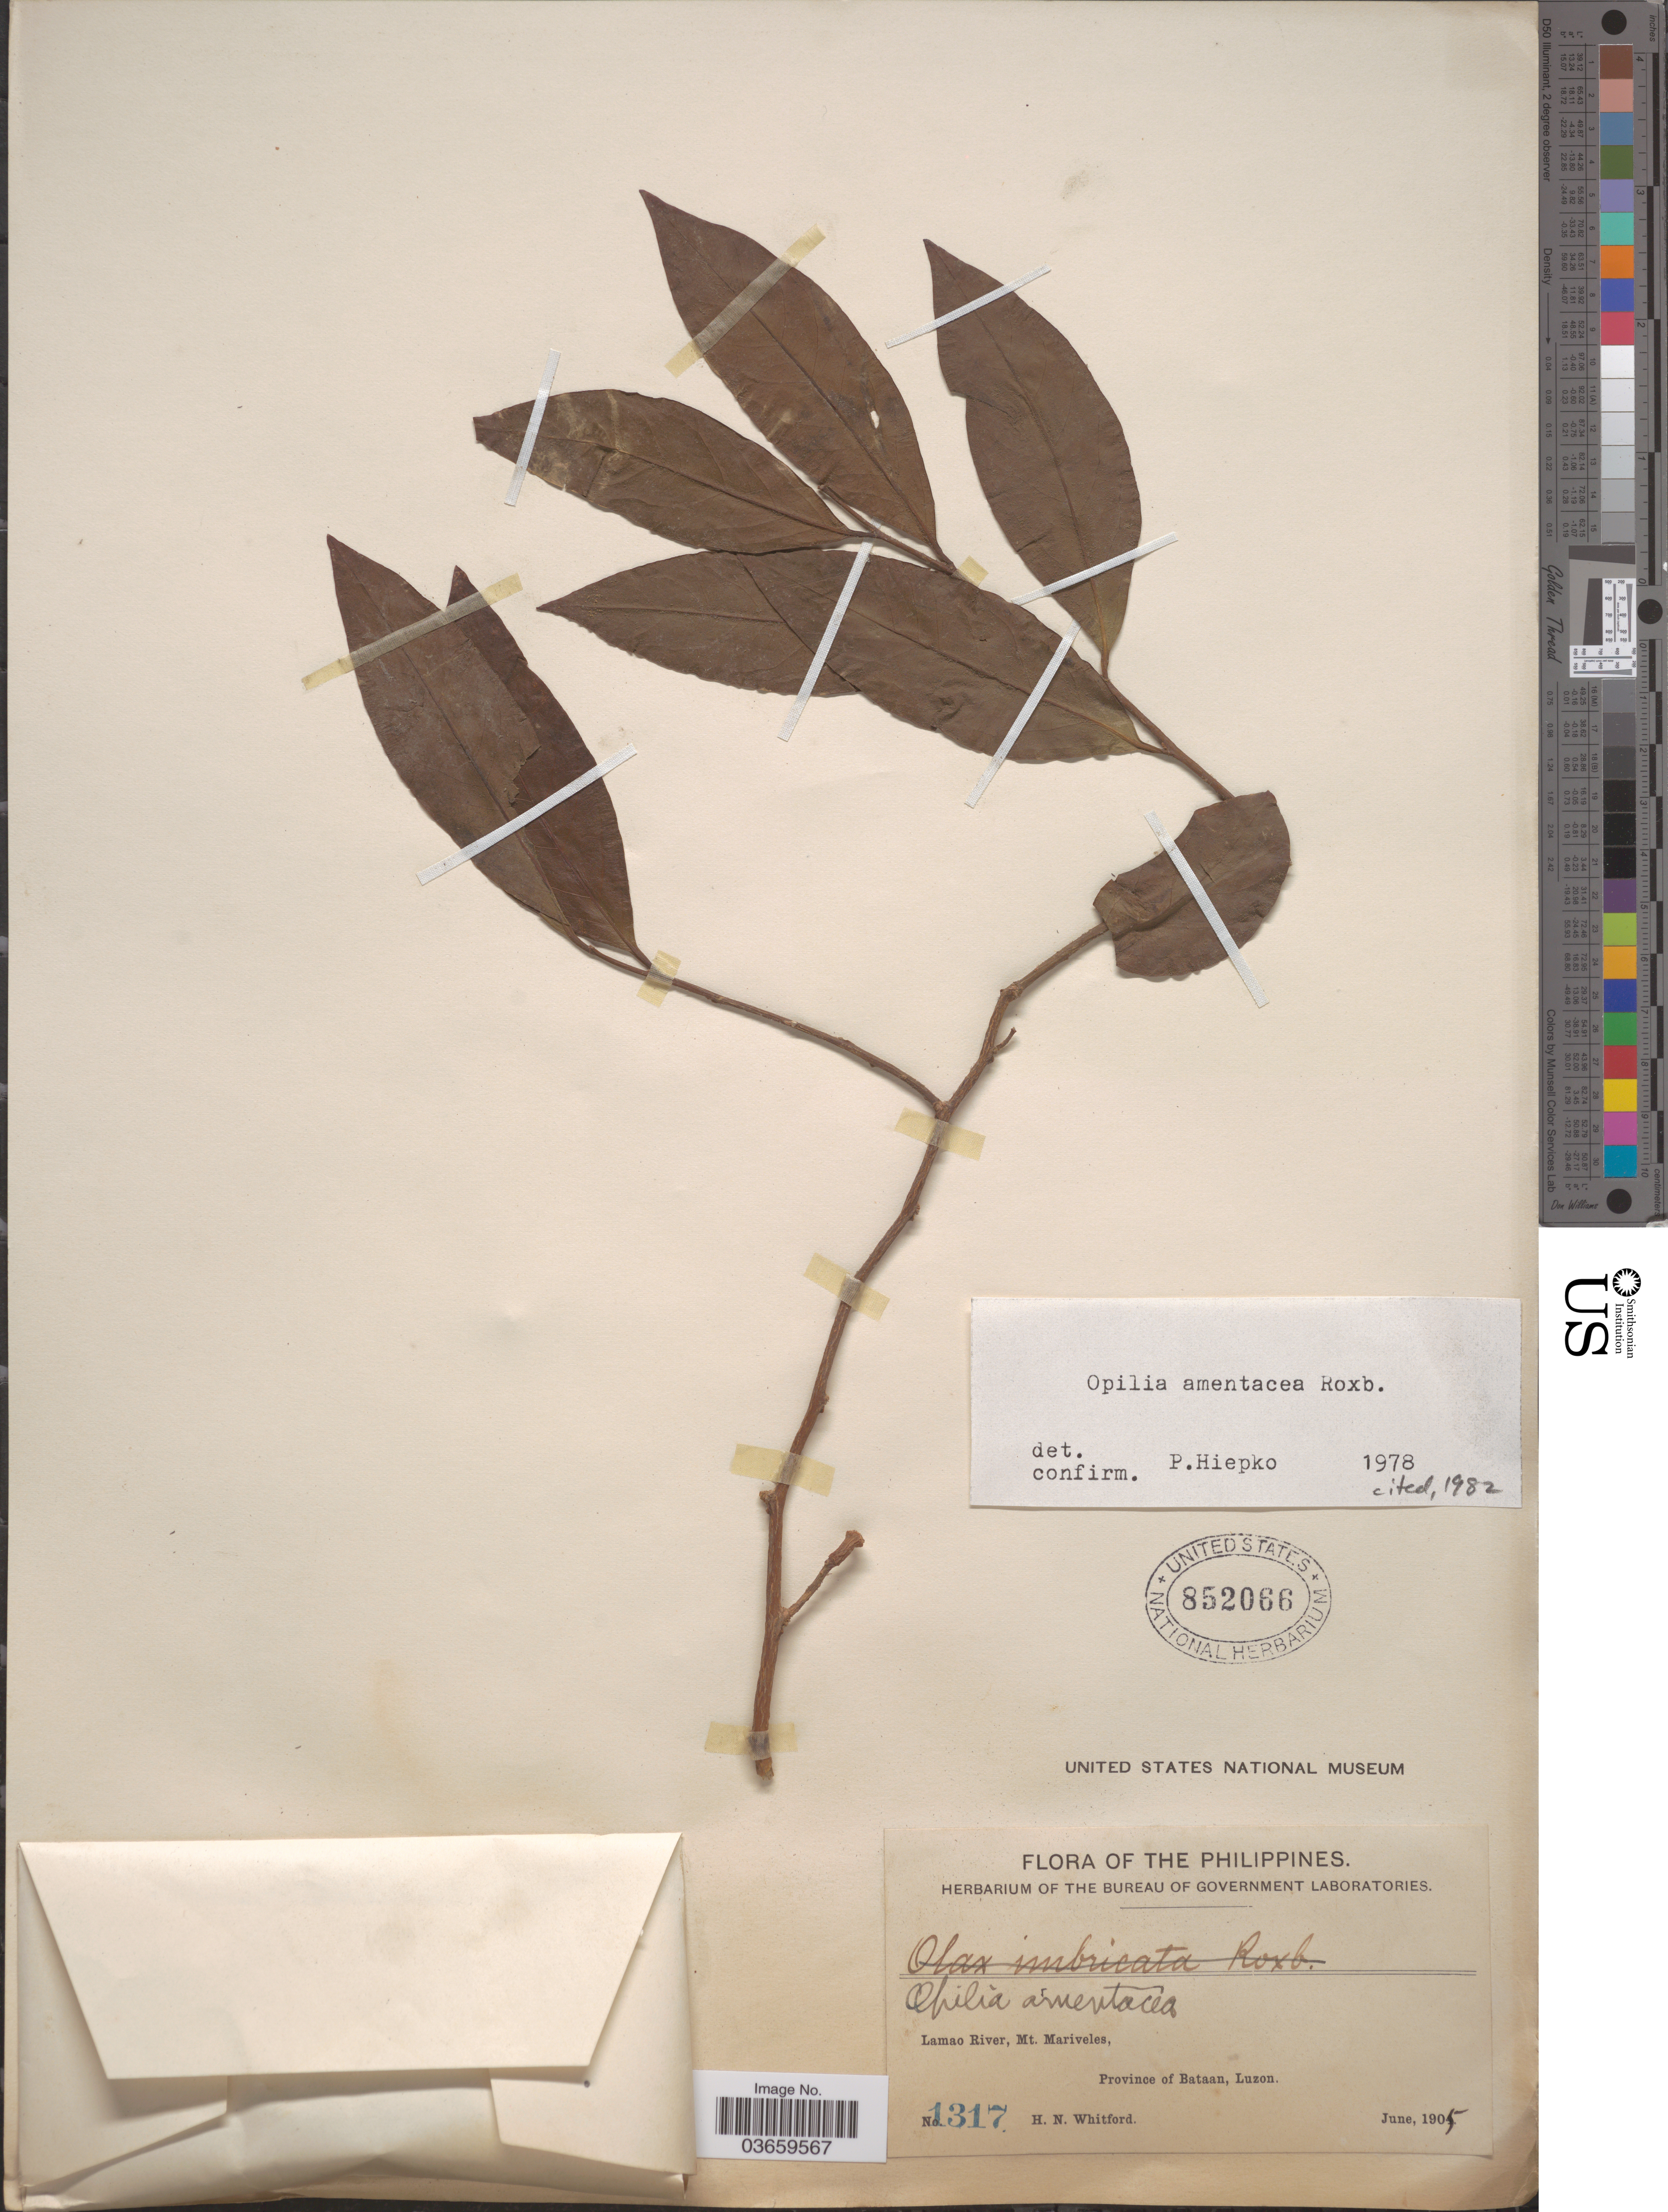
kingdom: Plantae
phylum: Tracheophyta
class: Magnoliopsida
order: Santalales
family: Opiliaceae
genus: Opilia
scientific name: Opilia amentacea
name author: Roxb.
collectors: H. N. Whitford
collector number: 1317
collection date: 1905-06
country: Philippines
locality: Lamao River, Mt. Mariveles, Province of Bataan, Luzon.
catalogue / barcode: US 852066